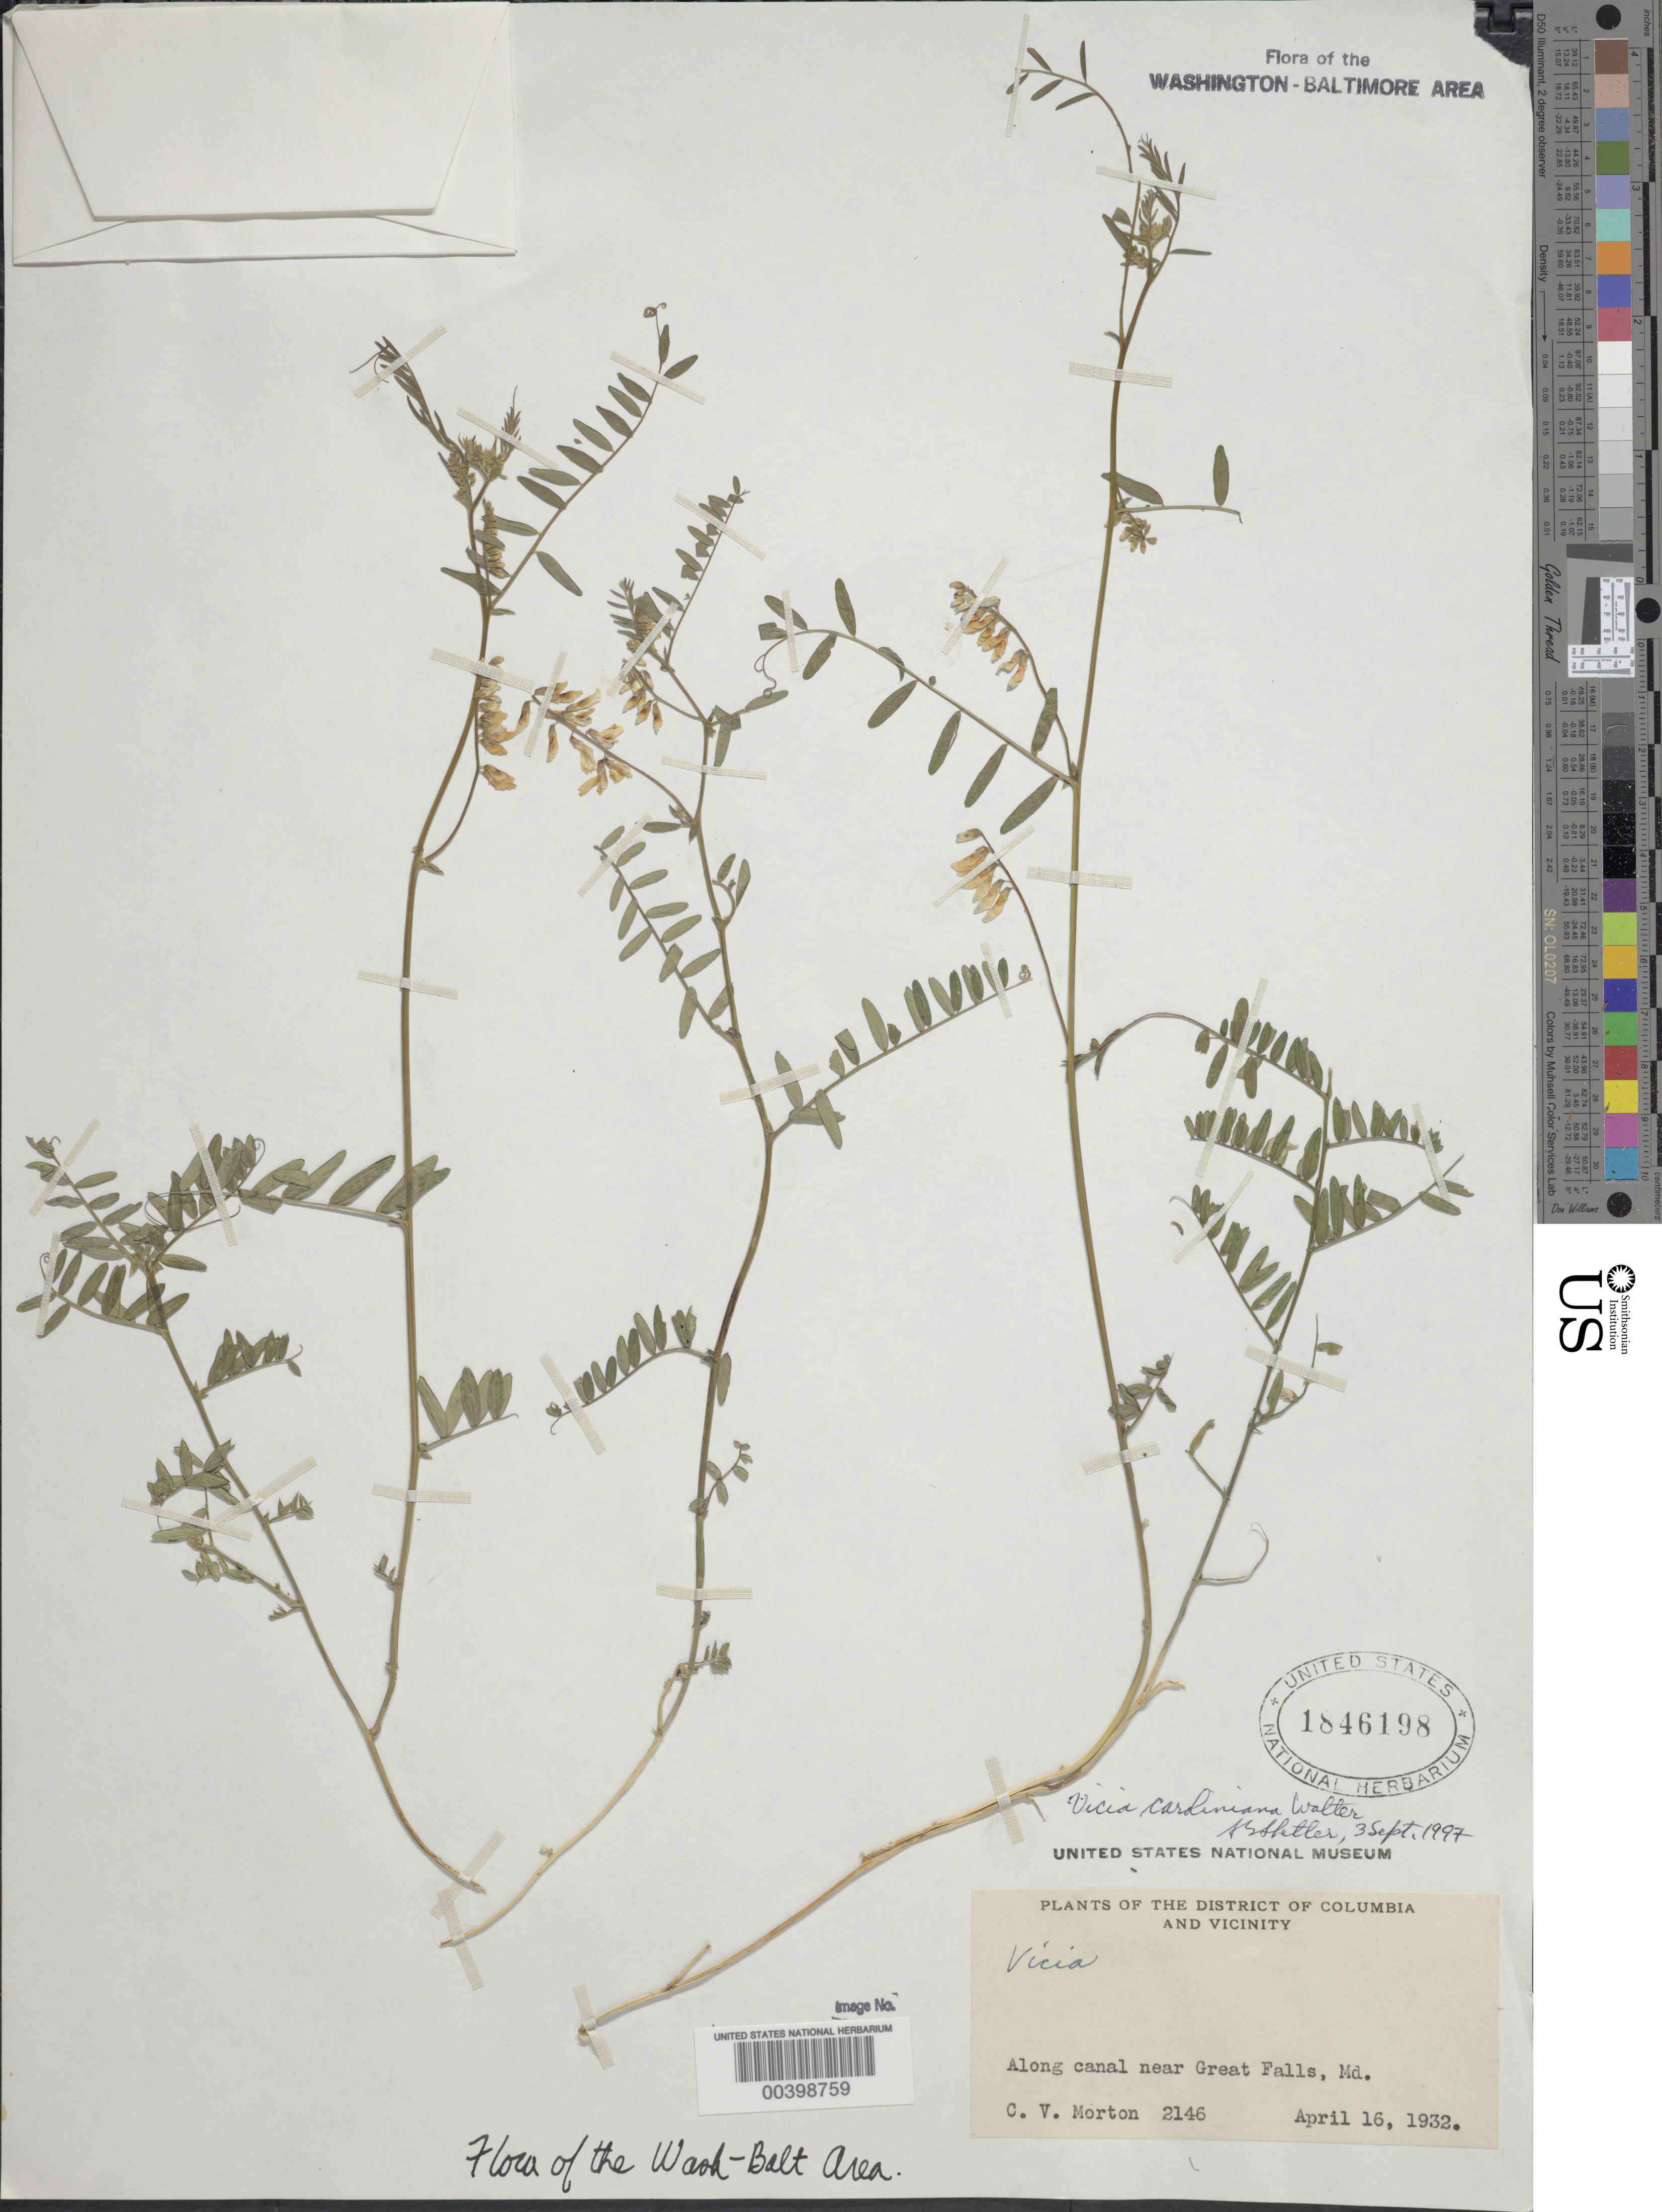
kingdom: Plantae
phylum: Tracheophyta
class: Magnoliopsida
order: Fabales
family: Fabaceae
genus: Vicia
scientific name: Vicia caroliniana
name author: Walter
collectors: C. V. Morton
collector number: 2146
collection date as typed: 16 Apr 1932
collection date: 1932-04-16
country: United States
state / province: Maryland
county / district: Montgomery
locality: C. & O. Canal near Great Falls C. and O. Canal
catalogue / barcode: US 1846198